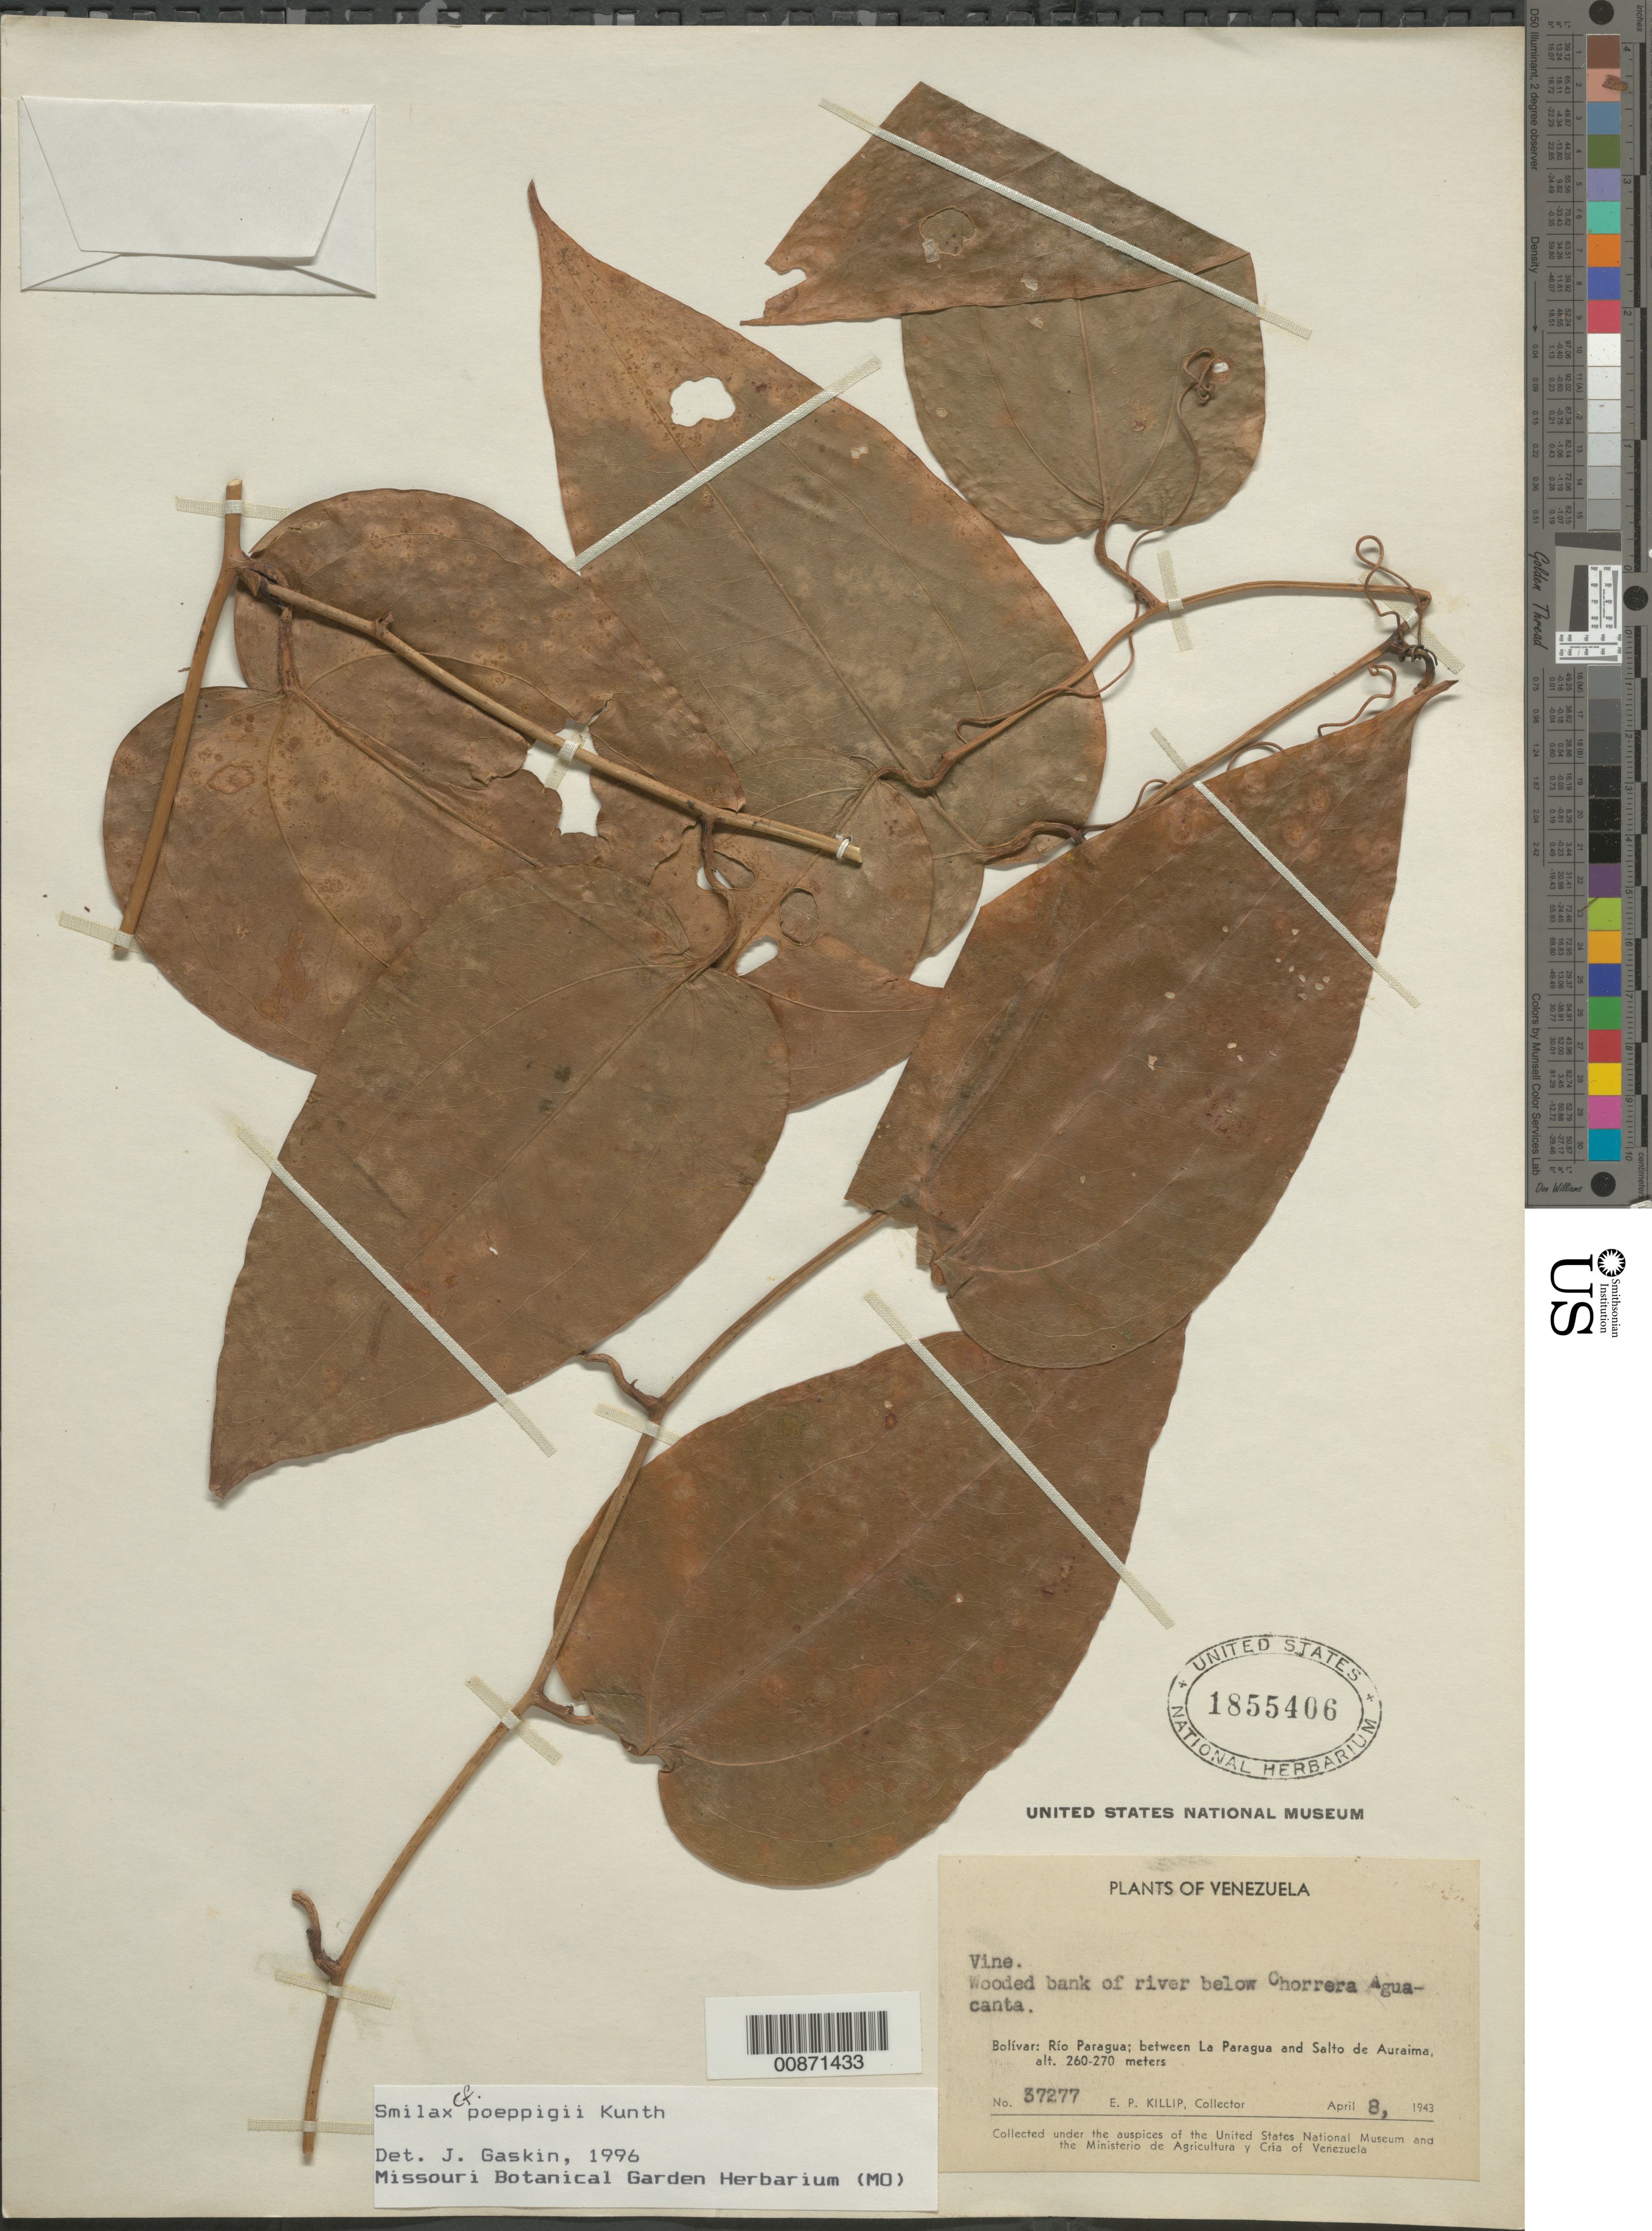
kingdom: Plantae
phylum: Tracheophyta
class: Liliopsida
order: Liliales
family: Smilacaceae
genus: Smilax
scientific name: Smilax poeppigii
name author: Kunth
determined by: Gaskin, J. F.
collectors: E. P. Killip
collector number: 37277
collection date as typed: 8-Apr-43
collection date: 1943-04-08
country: Venezuela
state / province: Bolívar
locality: Río Paragua, between La Paragua and Salto de Auraima, below Chorrera de Aguacanta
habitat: Wooded bank of river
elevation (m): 260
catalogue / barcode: US 1855406